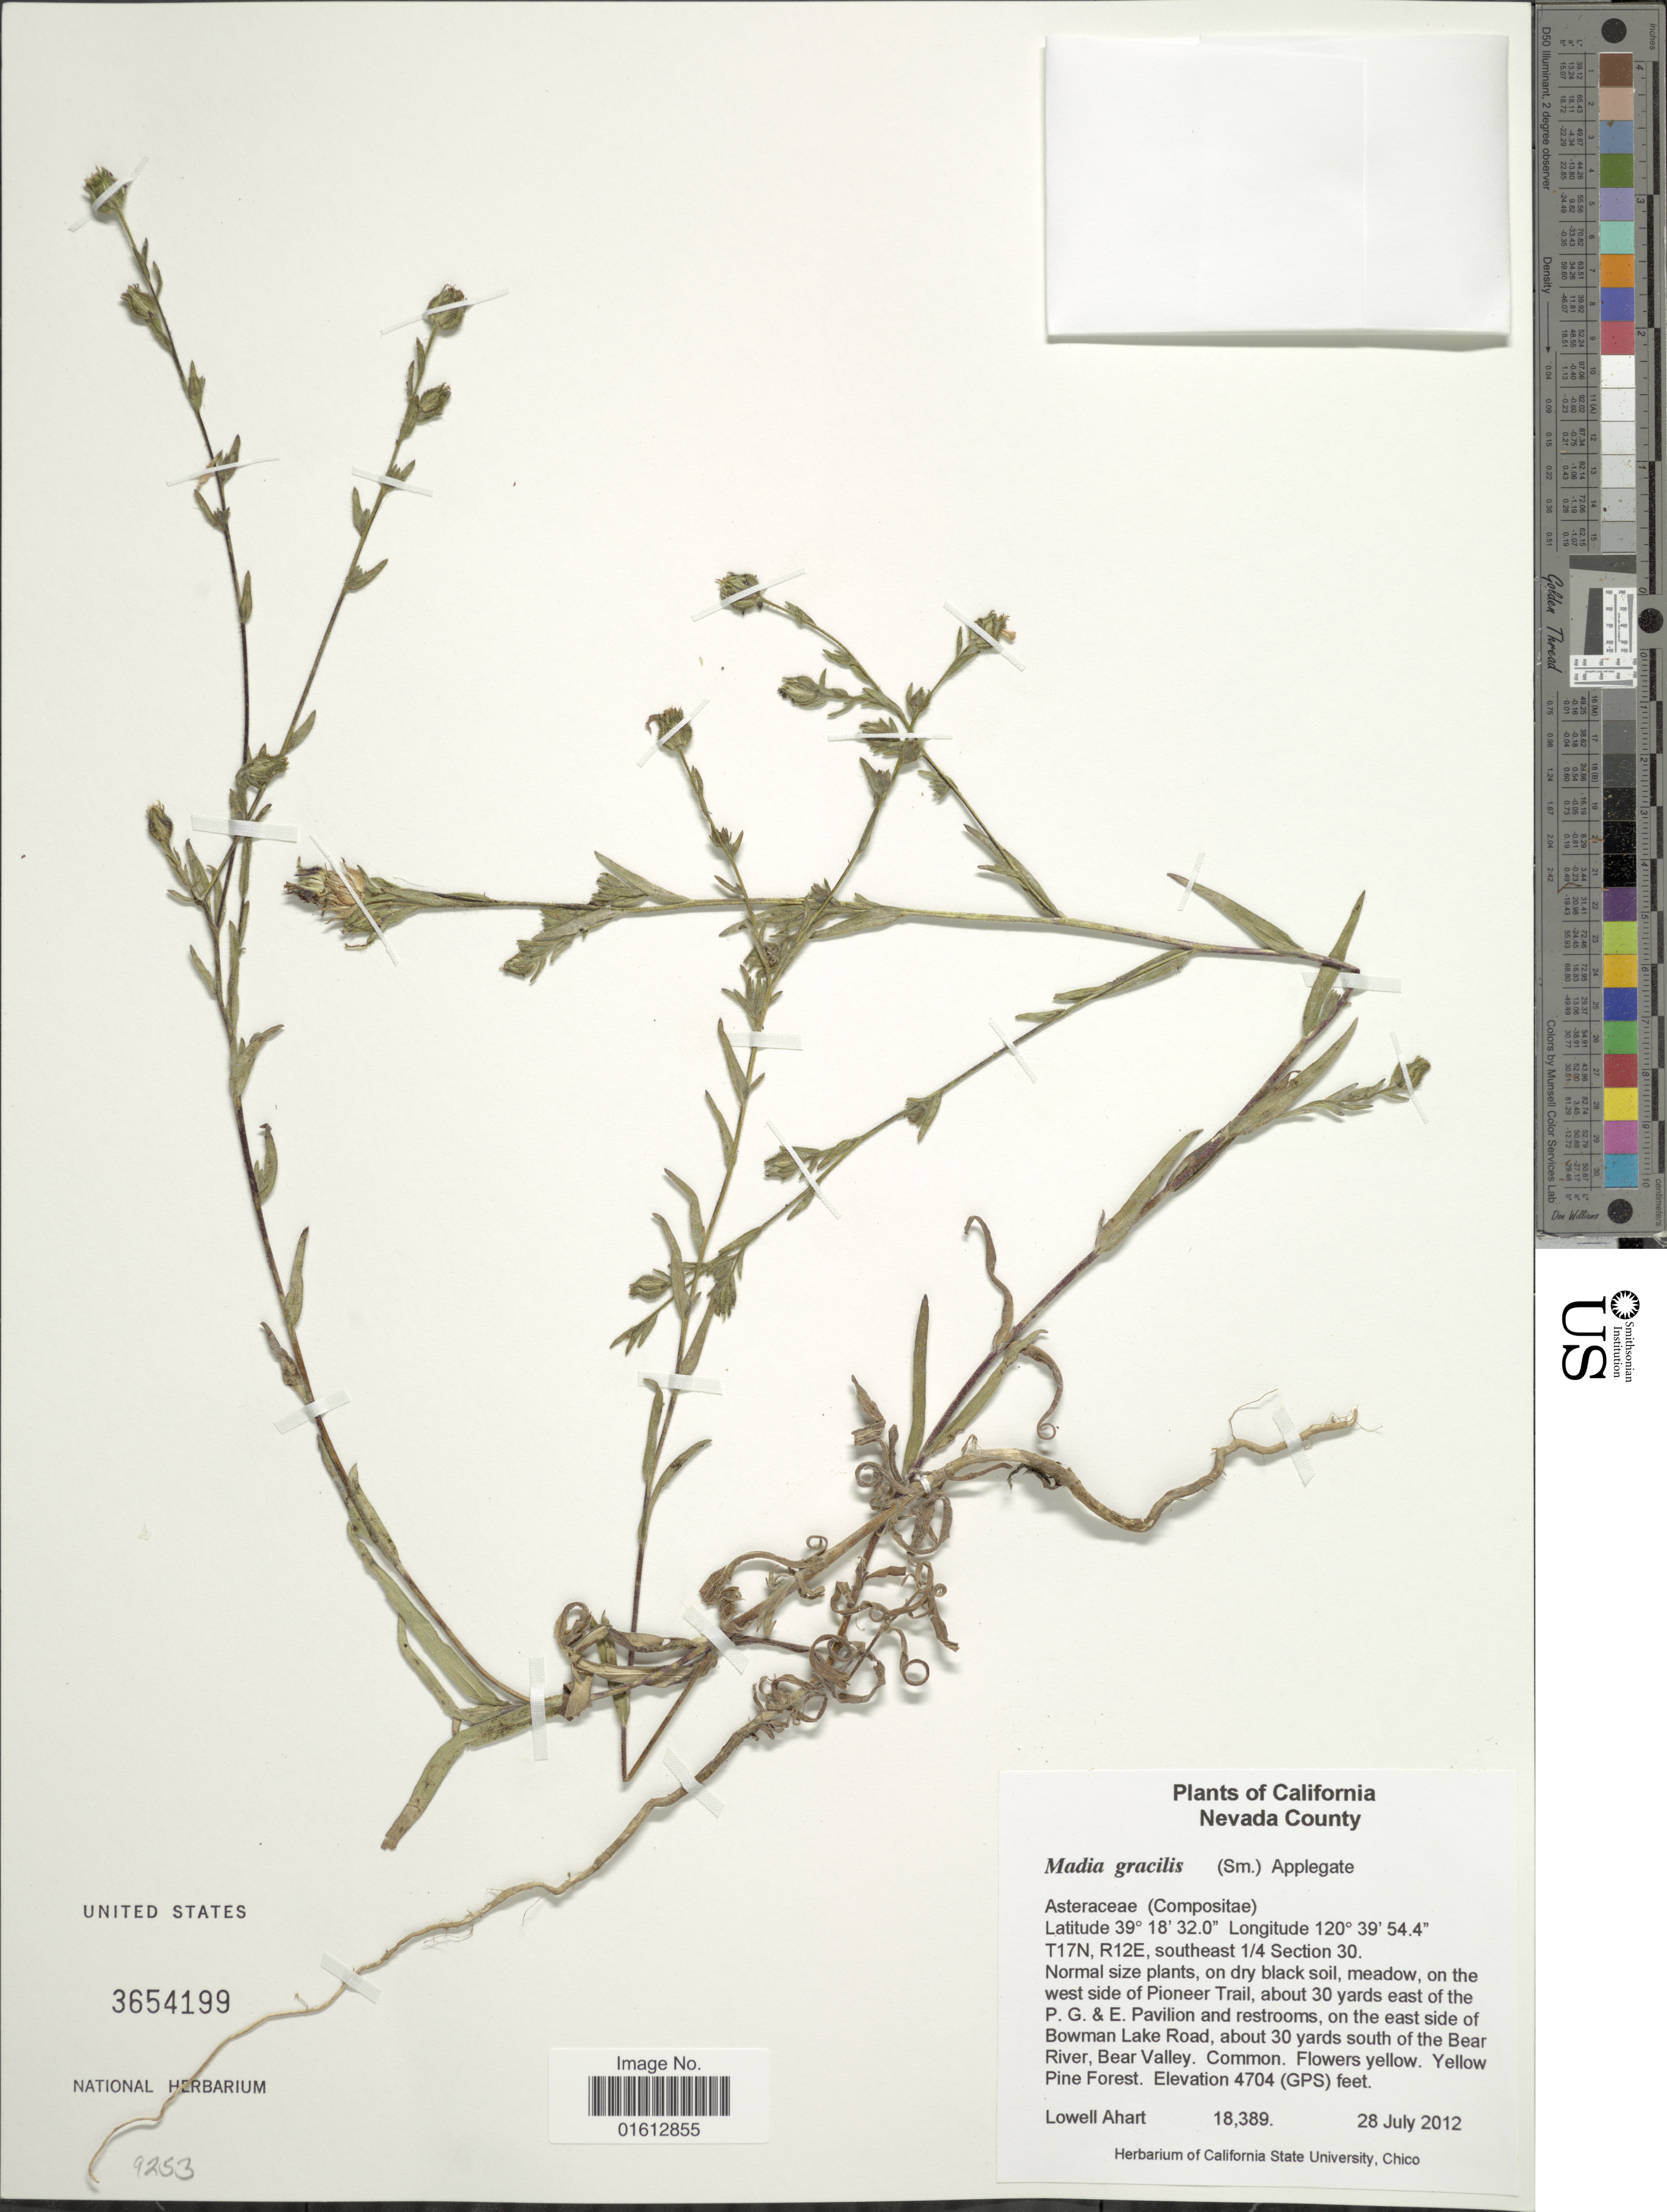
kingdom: Plantae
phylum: Tracheophyta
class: Magnoliopsida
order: Asterales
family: Asteraceae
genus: Madia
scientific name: Madia gracilis subsp. gracilis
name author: (Sm.) D.D. Keck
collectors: L. Ahart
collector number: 18389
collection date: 2012-07-28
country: United States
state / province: California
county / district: Nevada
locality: California, Nevada County, T17N, R12E, southeast 1/4 Section 30, on the west side of Pioneer Trail, about 30 yards east of the P.G. & E. Pavillion and restrooms, on the east side of Bowman Lake Road, about 30 yards south of the Bear River, Bear Valley.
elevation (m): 1434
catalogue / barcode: US 3654199